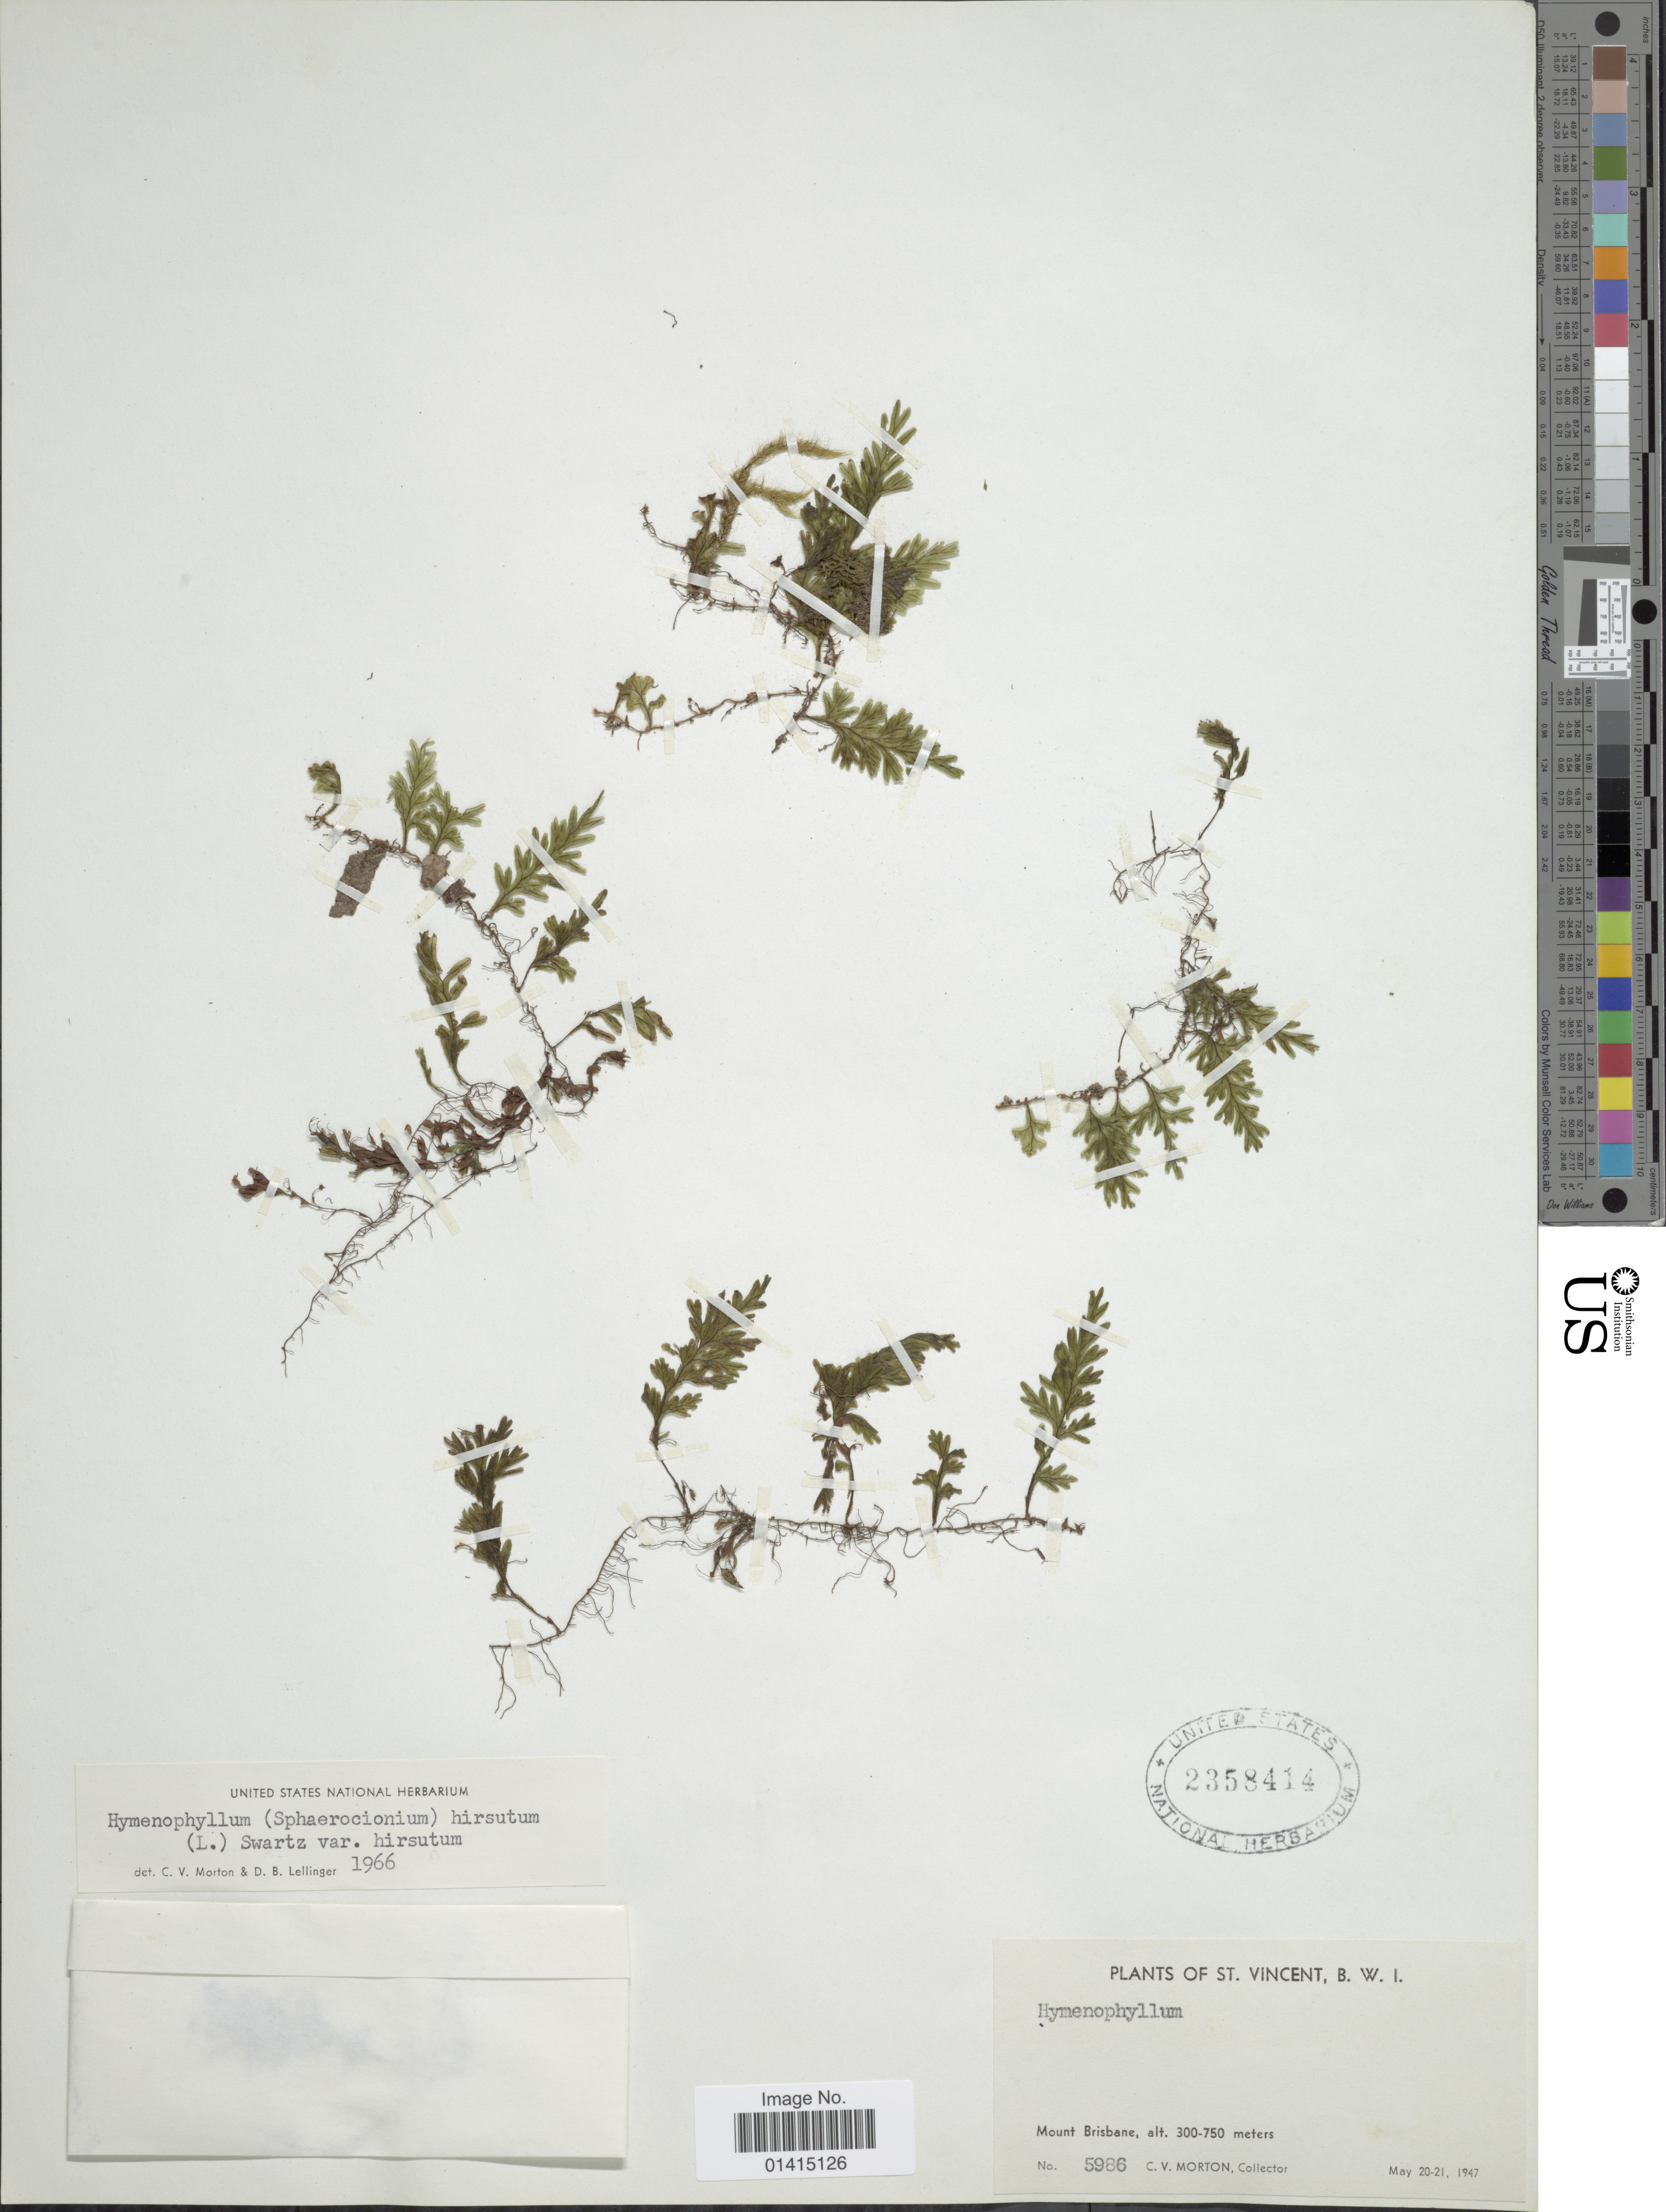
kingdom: Plantae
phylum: Tracheophyta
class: Polypodiopsida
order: Hymenophyllales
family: Hymenophyllaceae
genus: Hymenophyllum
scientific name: Hymenophyllum hirsutum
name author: (L.) Sw.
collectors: C. V. Morton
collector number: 5986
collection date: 1947-05-20/1947-05-21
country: St. Vincent - Grenadines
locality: St. Vincent, B.W.I. Mount Brisbane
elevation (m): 300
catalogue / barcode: US 2358414